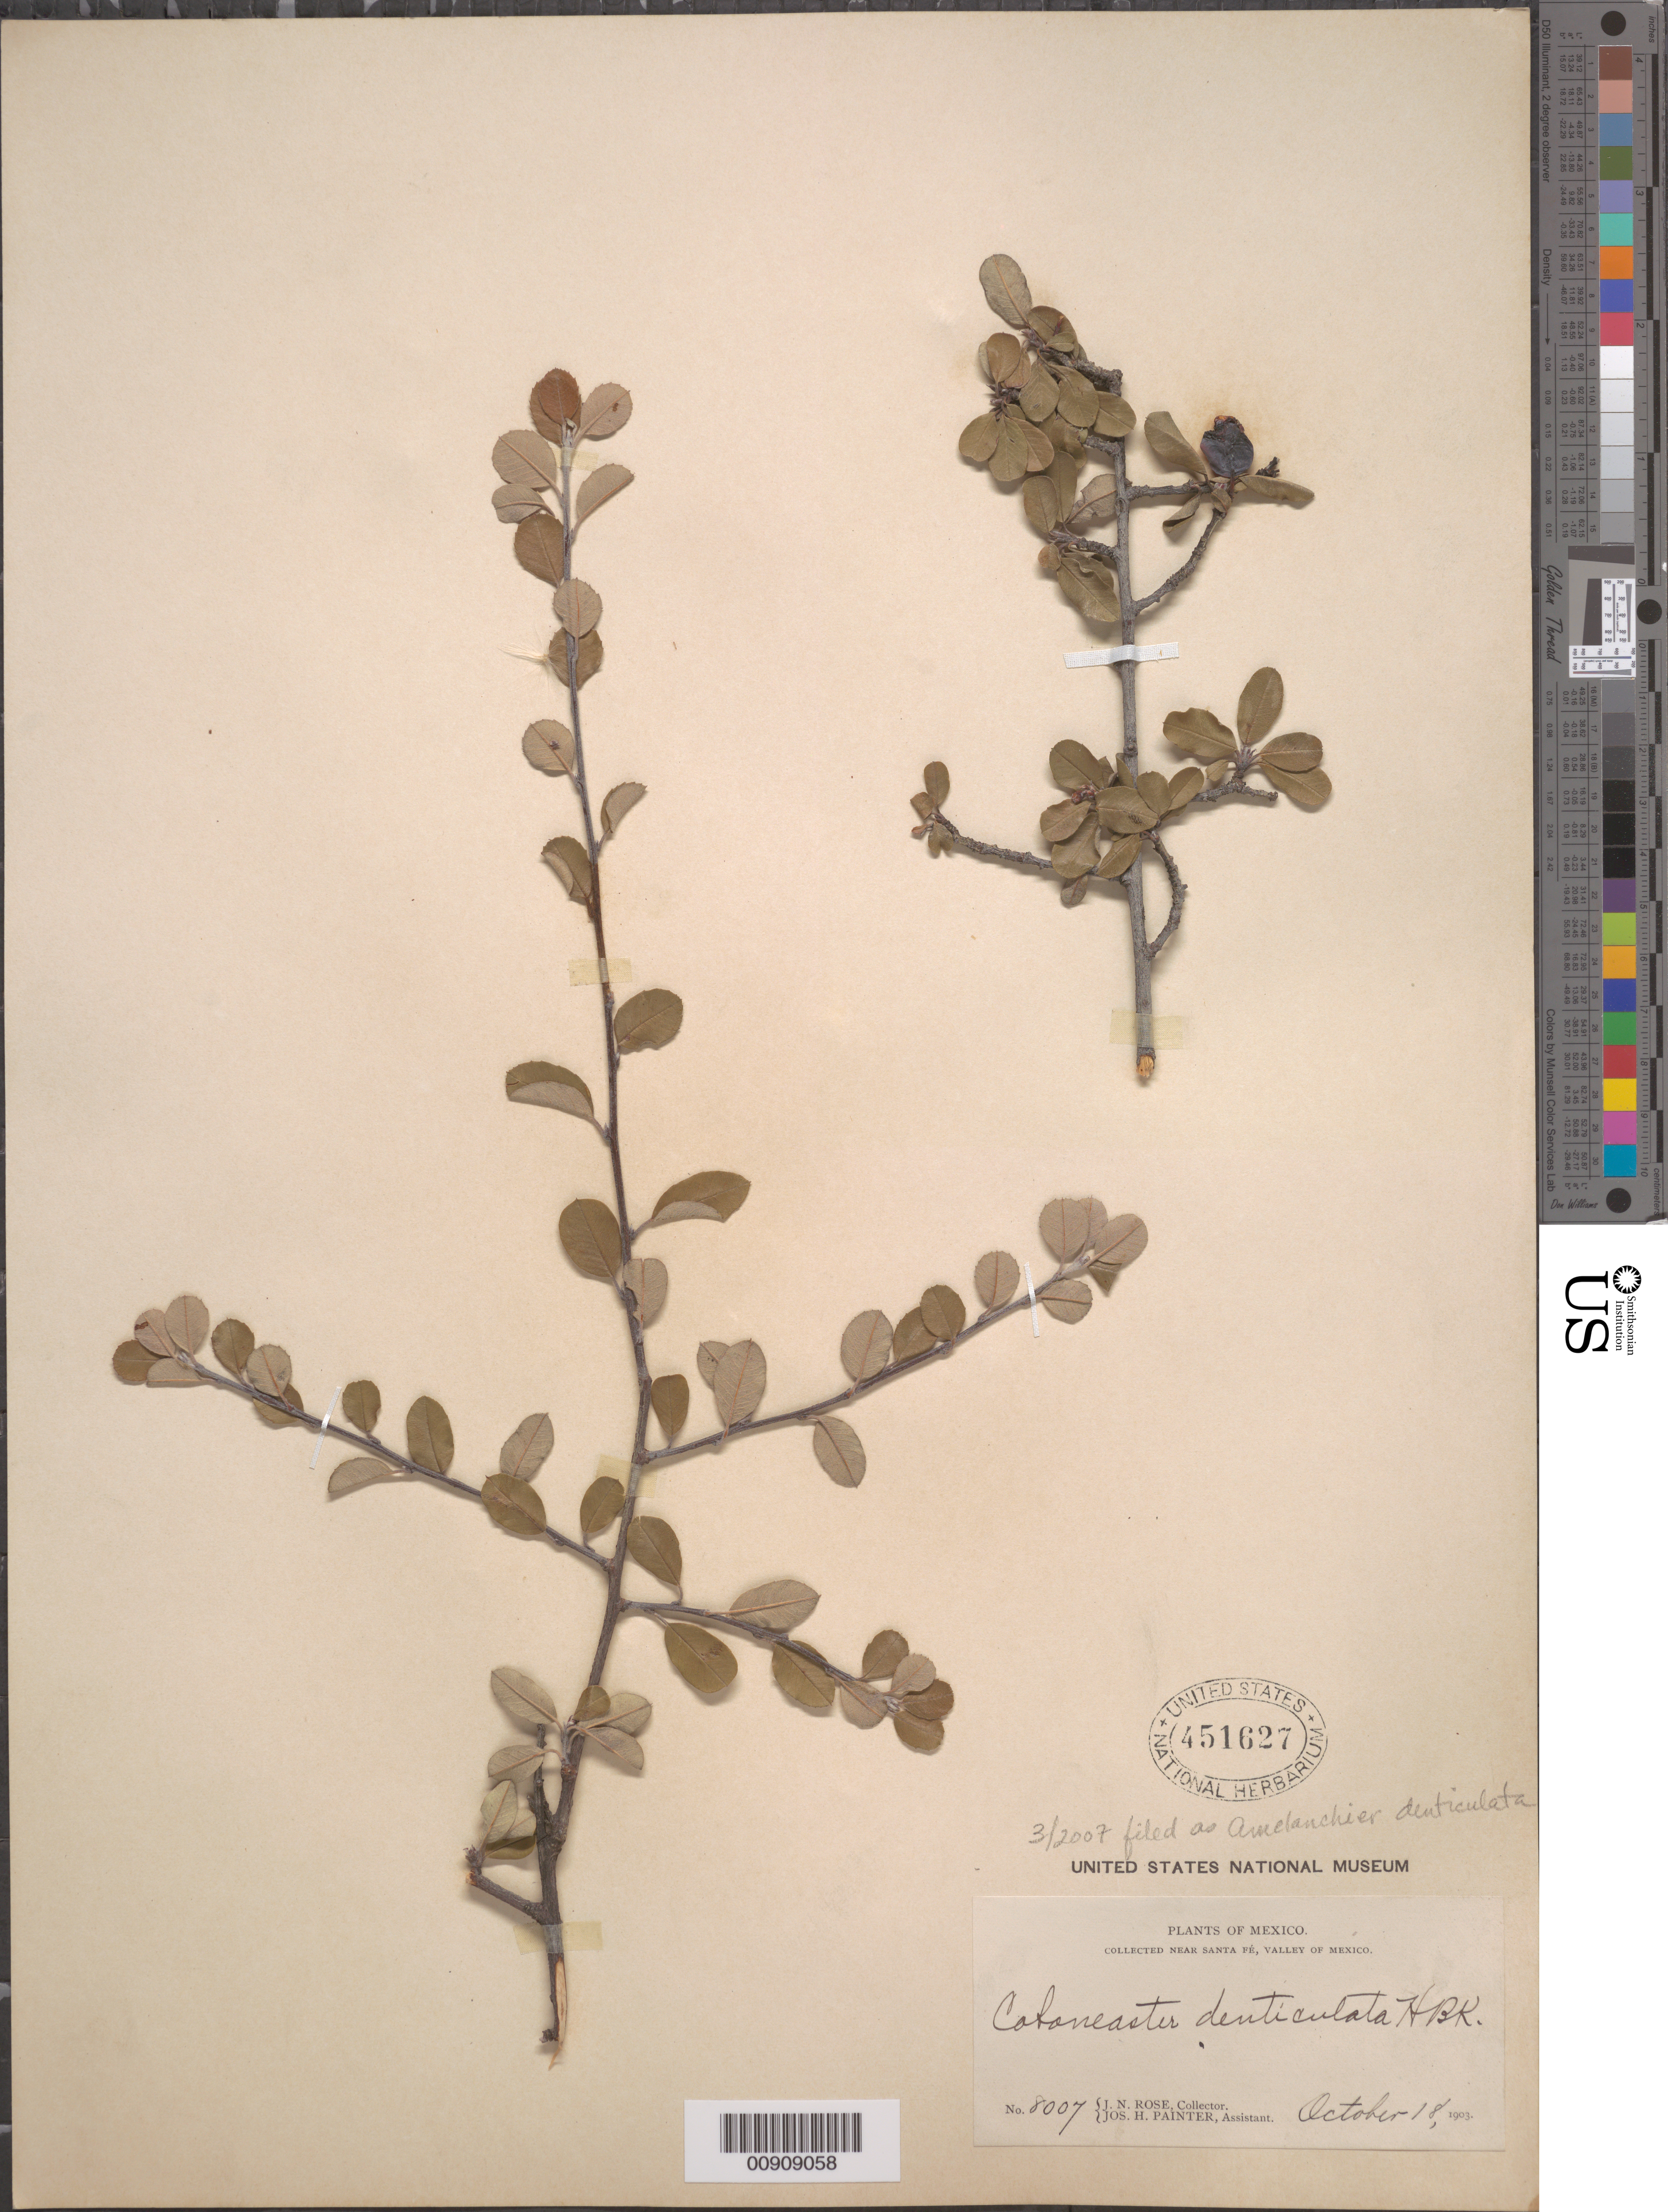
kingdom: Plantae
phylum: Tracheophyta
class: Magnoliopsida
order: Rosales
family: Rosaceae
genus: Malacomeles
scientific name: Malacomeles denticulata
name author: (Kunth) G.N. Jones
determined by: Strong, Mark T., (BOT), Smithsonian Institution - National Museum of Natural History (UNITED STATES)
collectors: J. N. Rose & J. H. Painter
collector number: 8007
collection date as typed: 18 Oct 1903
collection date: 1903-10-18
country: Mexico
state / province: Distrito Federal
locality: Near Santa Fé, Valley of Mexico.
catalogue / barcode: US 451627